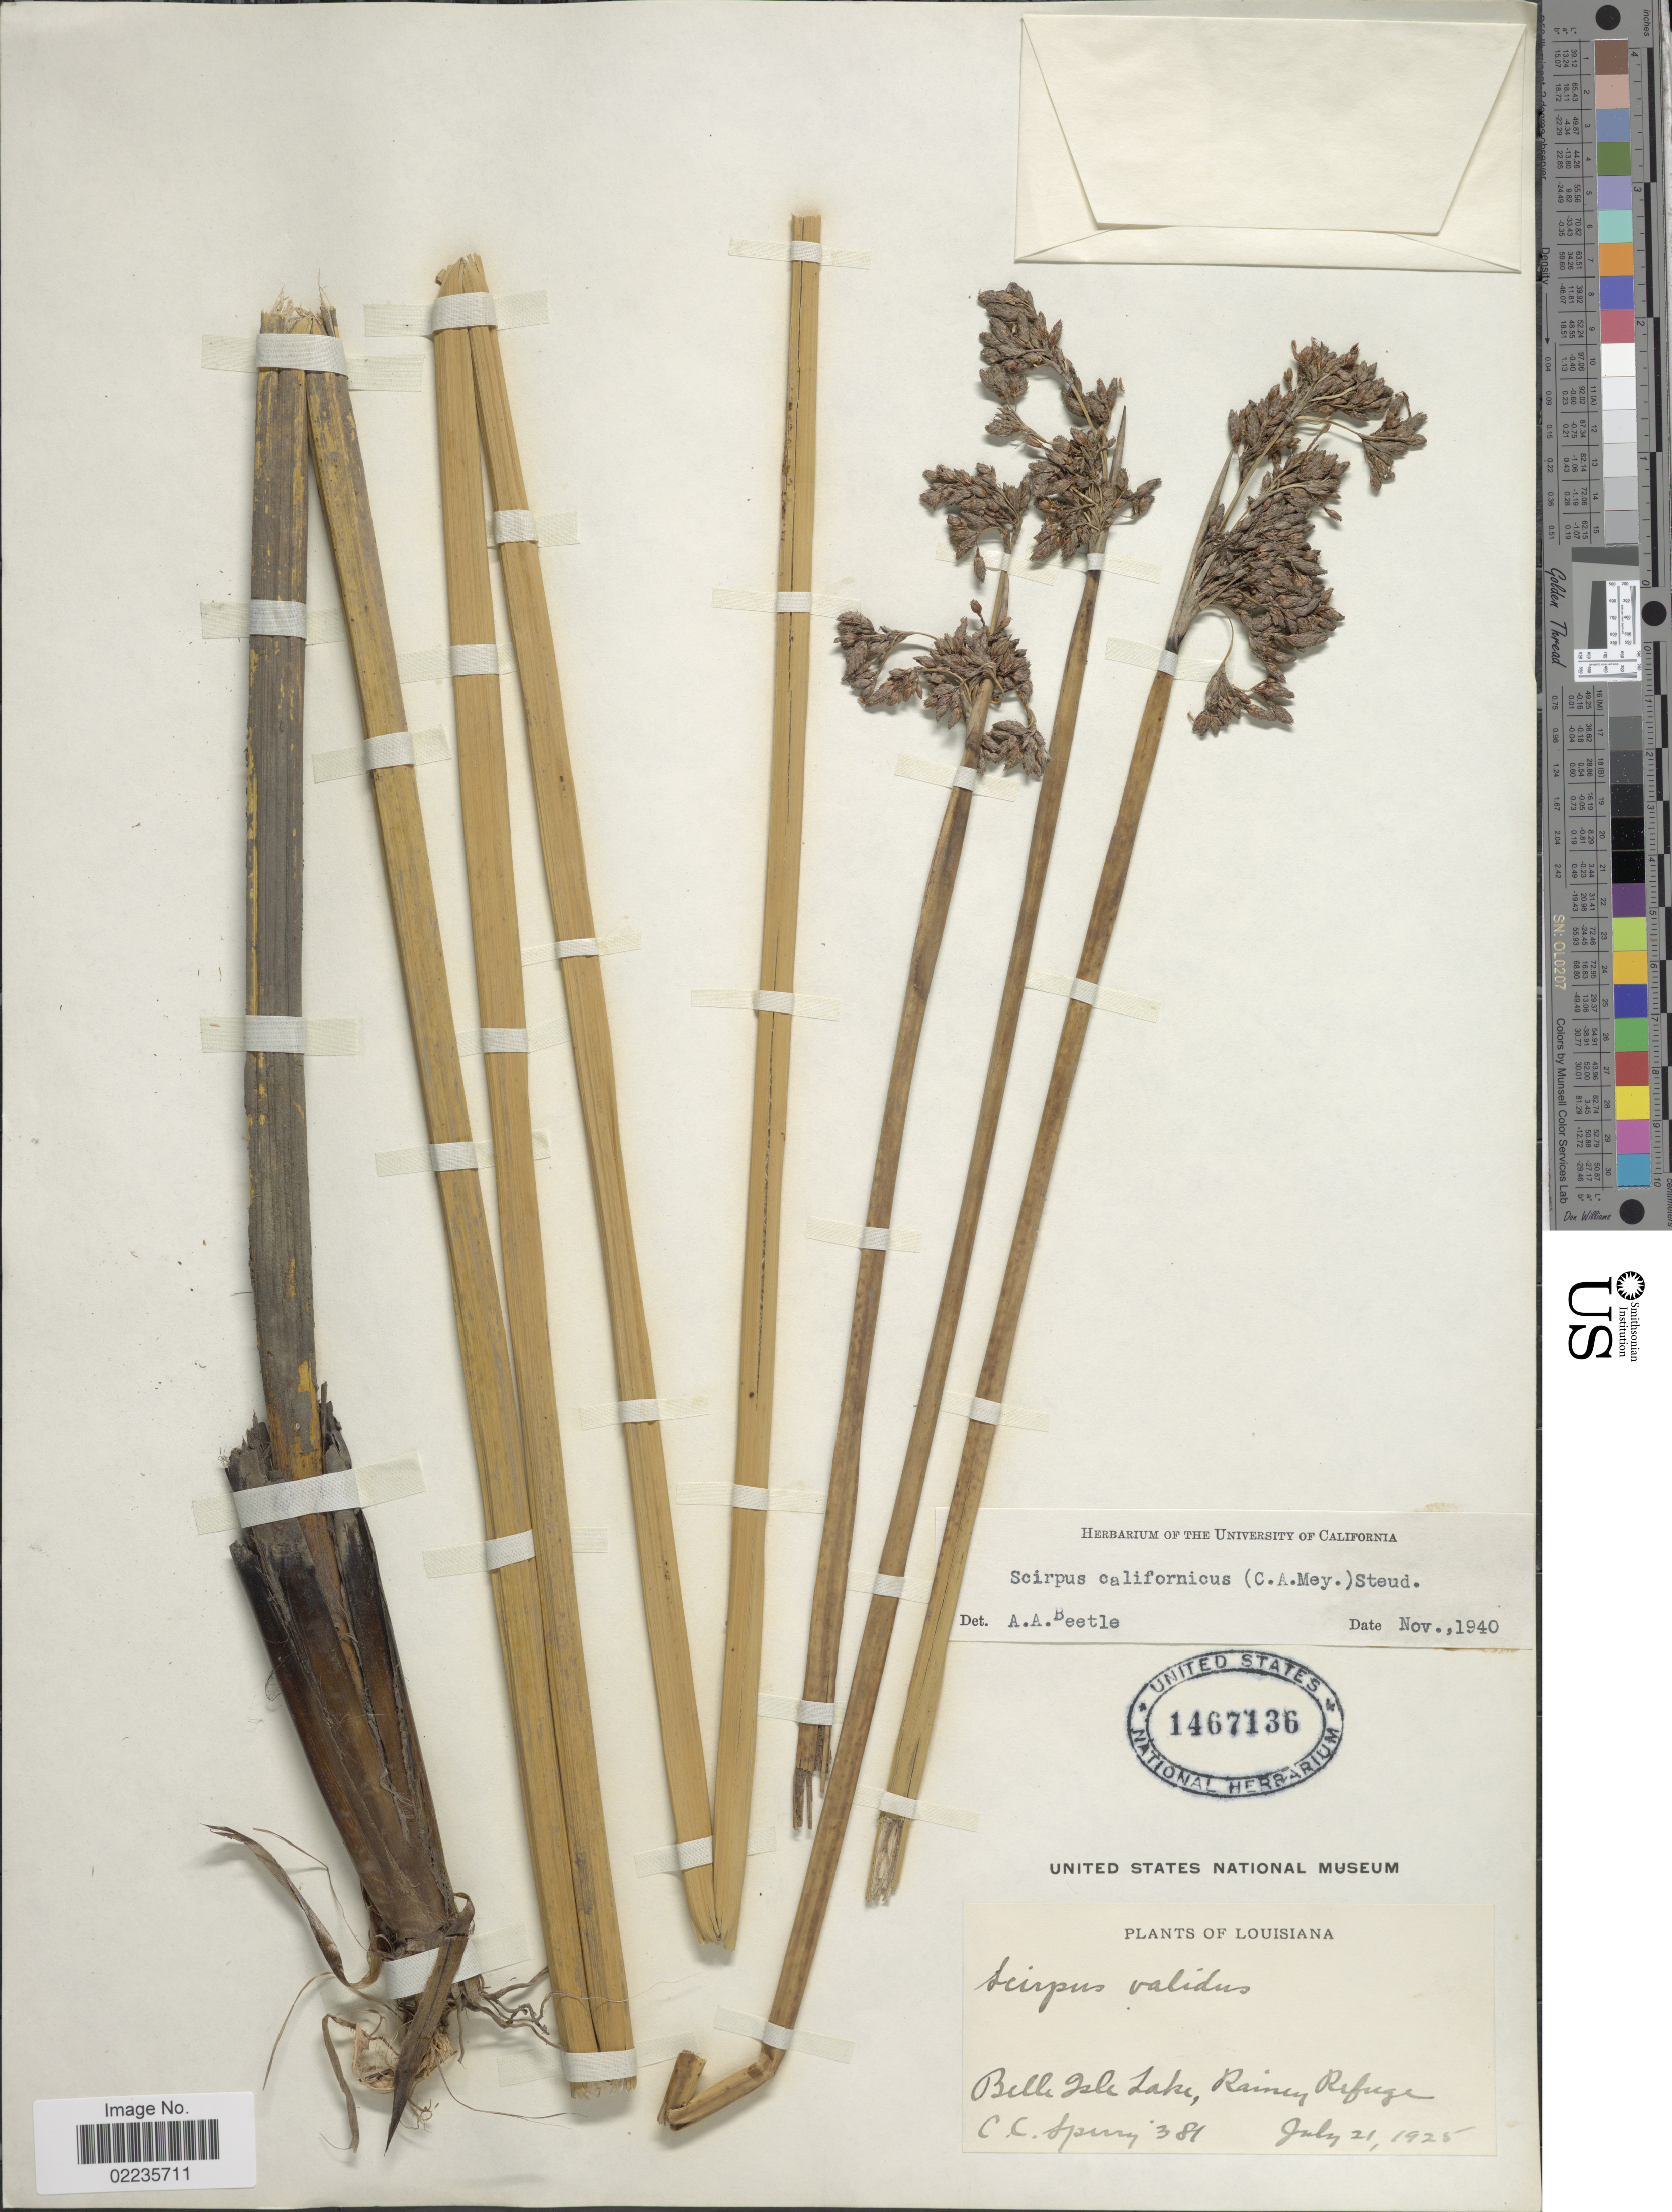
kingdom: Plantae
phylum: Tracheophyta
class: Liliopsida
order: Poales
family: Cyperaceae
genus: Schoenoplectus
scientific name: Schoenoplectus californicus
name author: (C.A. Mey.) Soják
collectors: C. C. Sperry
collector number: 381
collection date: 1925-07-21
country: United States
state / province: Louisiana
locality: Belle Isle Lake, Rainey Refuge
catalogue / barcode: US 1467136